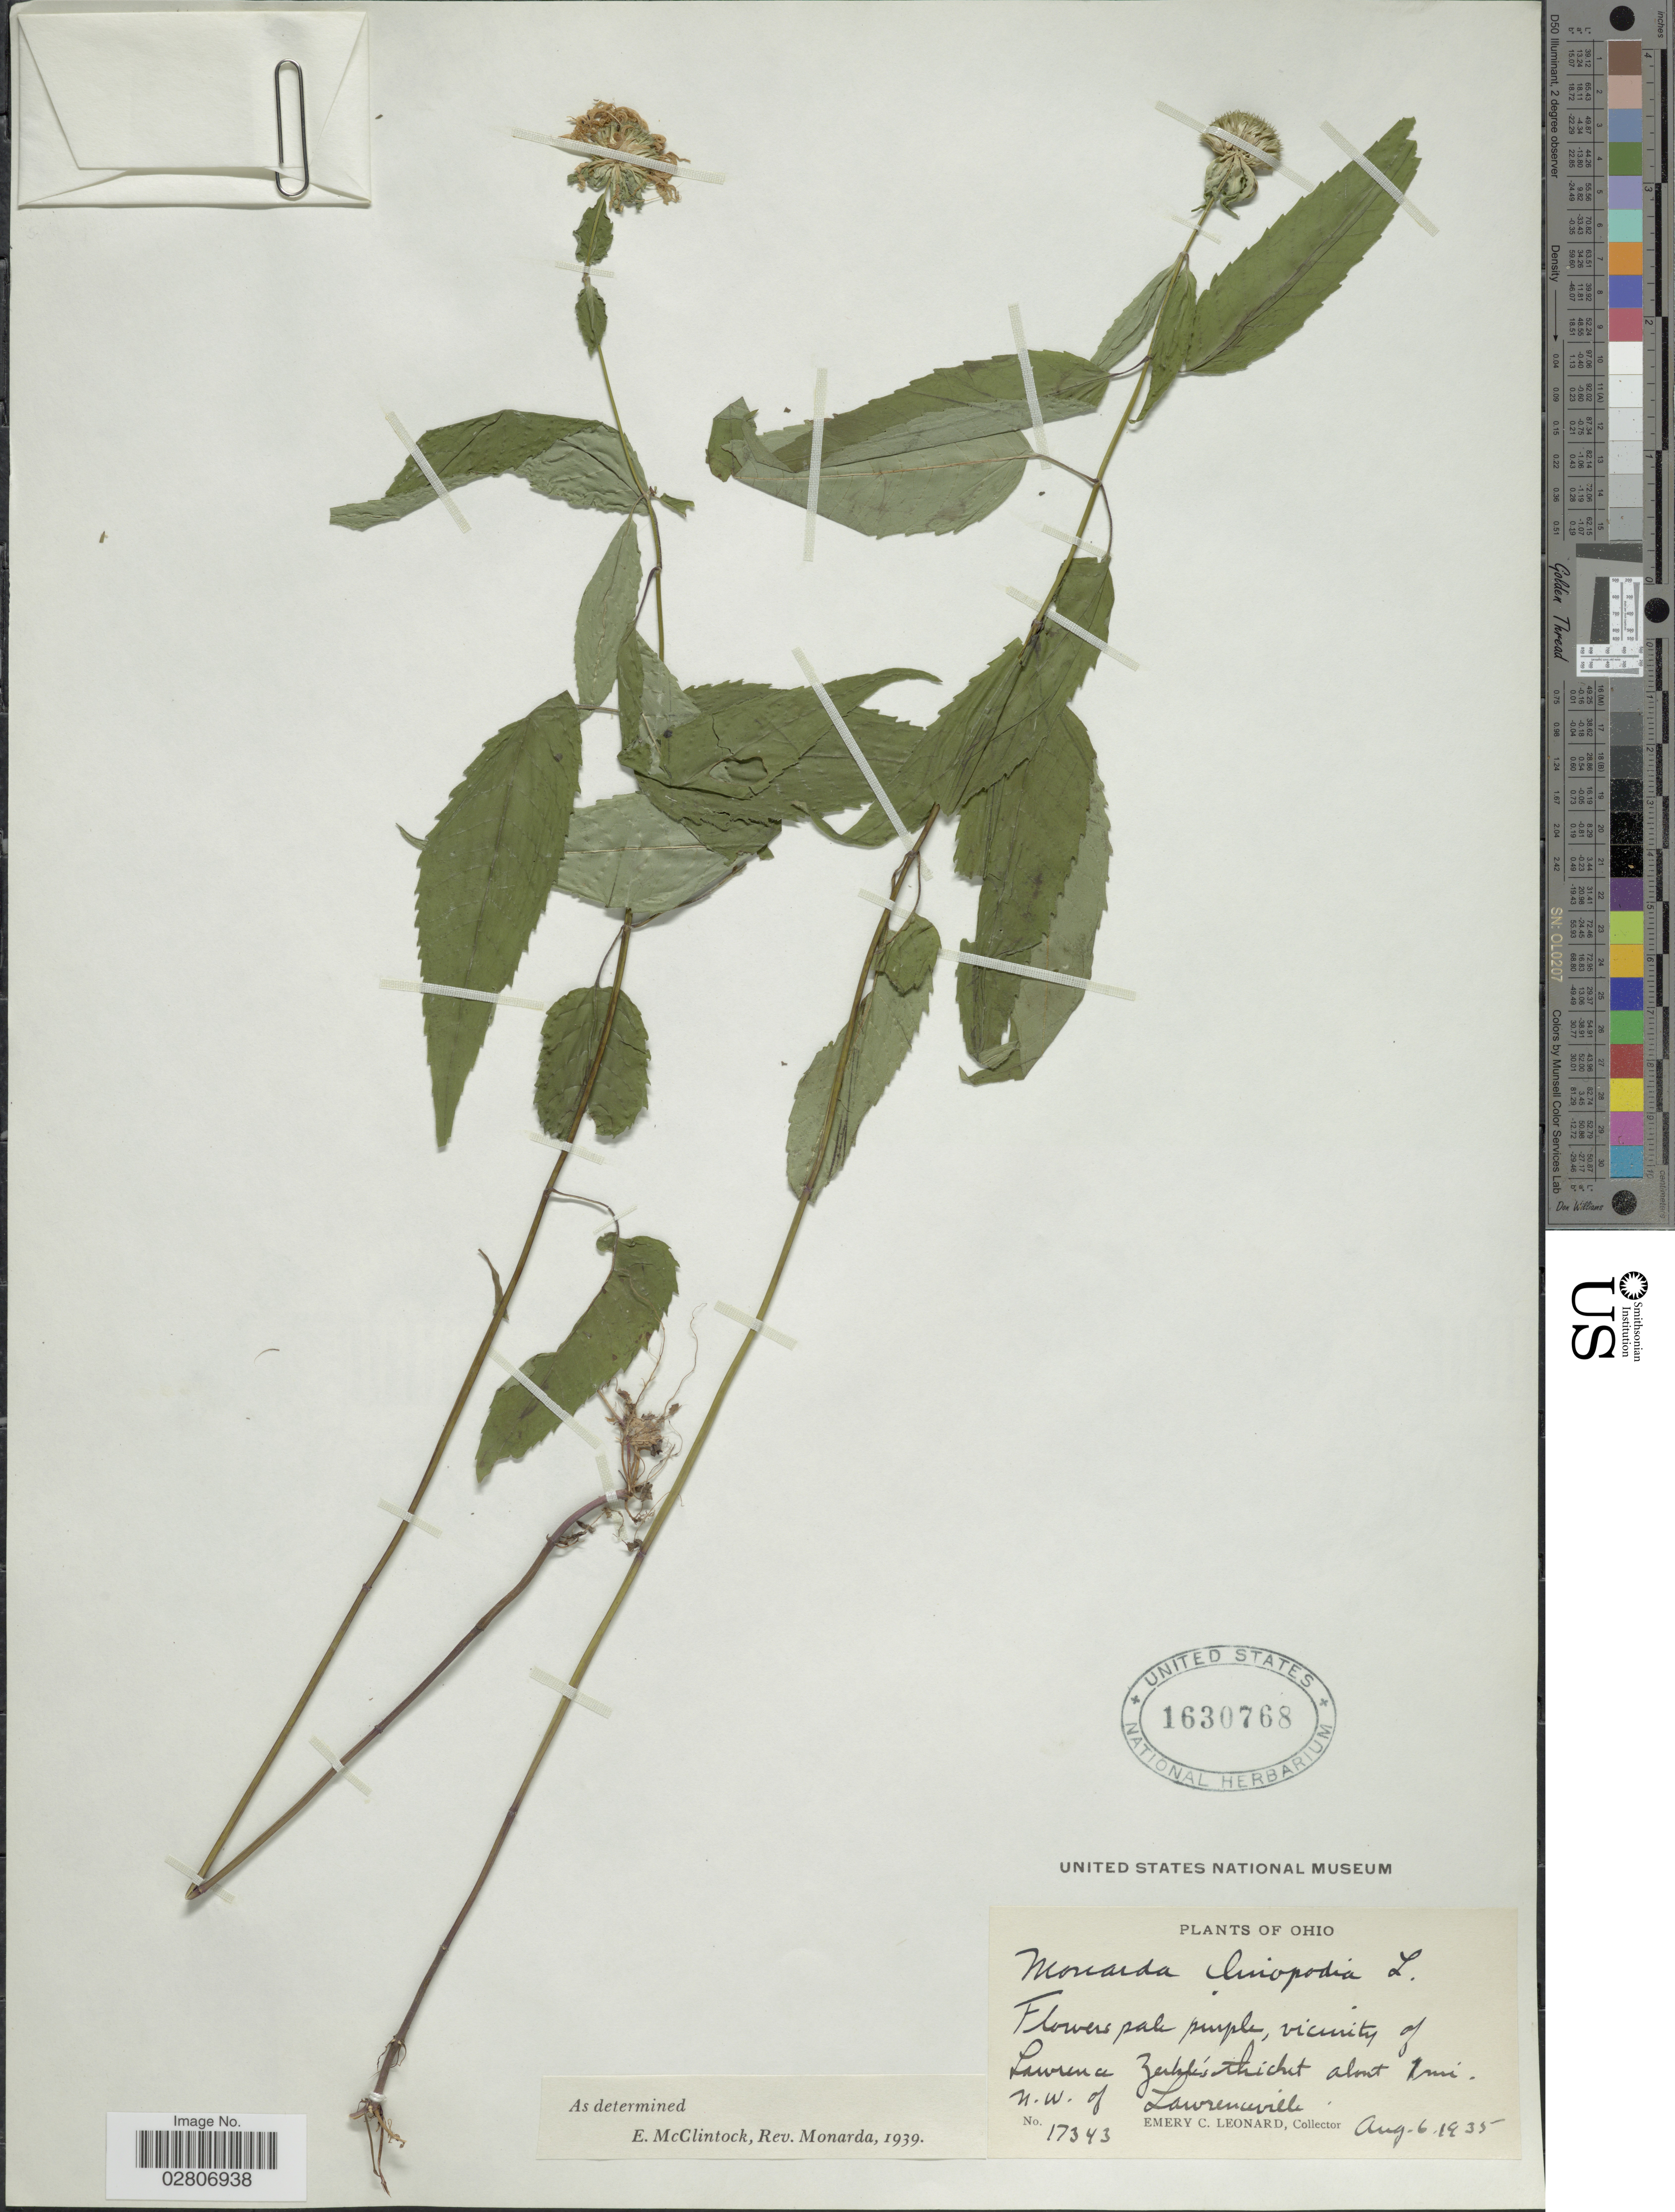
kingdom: Plantae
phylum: Tracheophyta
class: Magnoliopsida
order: Lamiales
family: Lamiaceae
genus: Monarda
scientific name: Monarda clinopodia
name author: L.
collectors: E. C. Leonard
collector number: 17343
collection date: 1935-08-06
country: United States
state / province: Ohio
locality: Lawrence. Zerkle's thicket about 1 mi. nw. of Lawrenceville.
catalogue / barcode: US 1630768